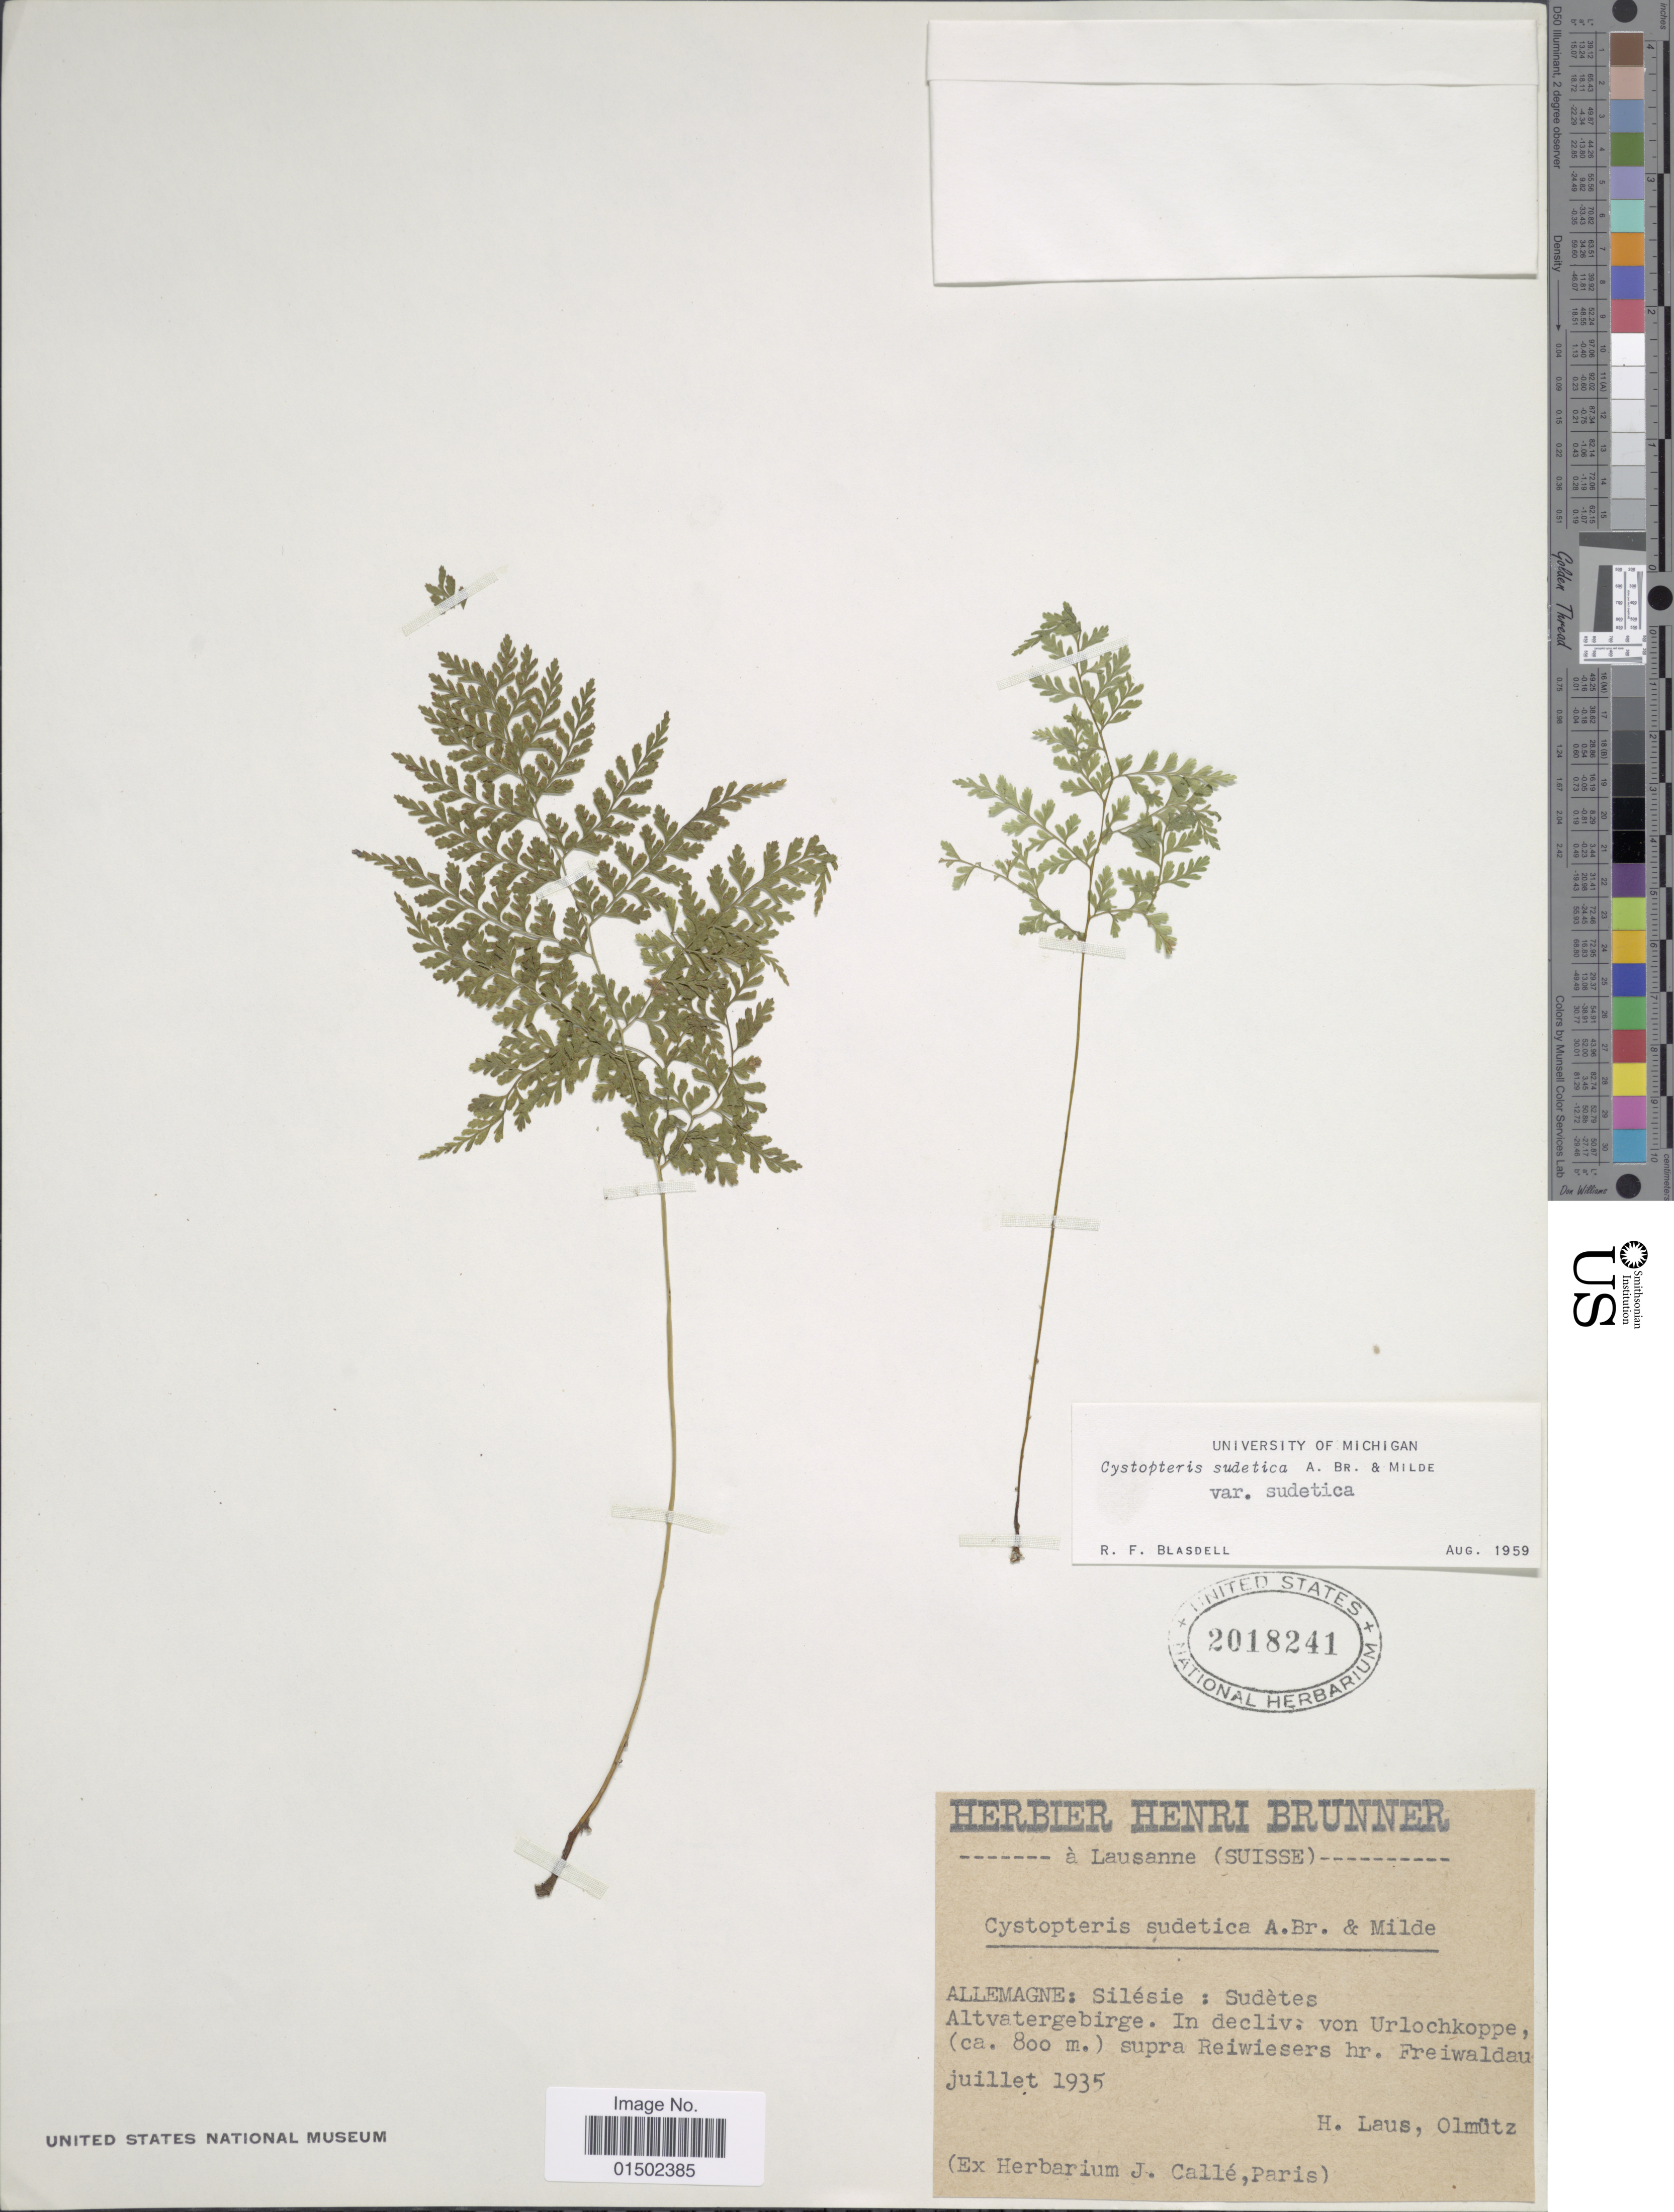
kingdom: Plantae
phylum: Tracheophyta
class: Polypodiopsida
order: Polypodiales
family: Cystopteridaceae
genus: Cystopteris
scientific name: Cystopteris sudetica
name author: A. Braun & Milde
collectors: H. Laus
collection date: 1935-07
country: Germany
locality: Silesie: Sudetes. Altvatergebirge. In decliv. von Urlochkoppe, supra Reiwiesers hr. Freiwaldau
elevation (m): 800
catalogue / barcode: US 2018241